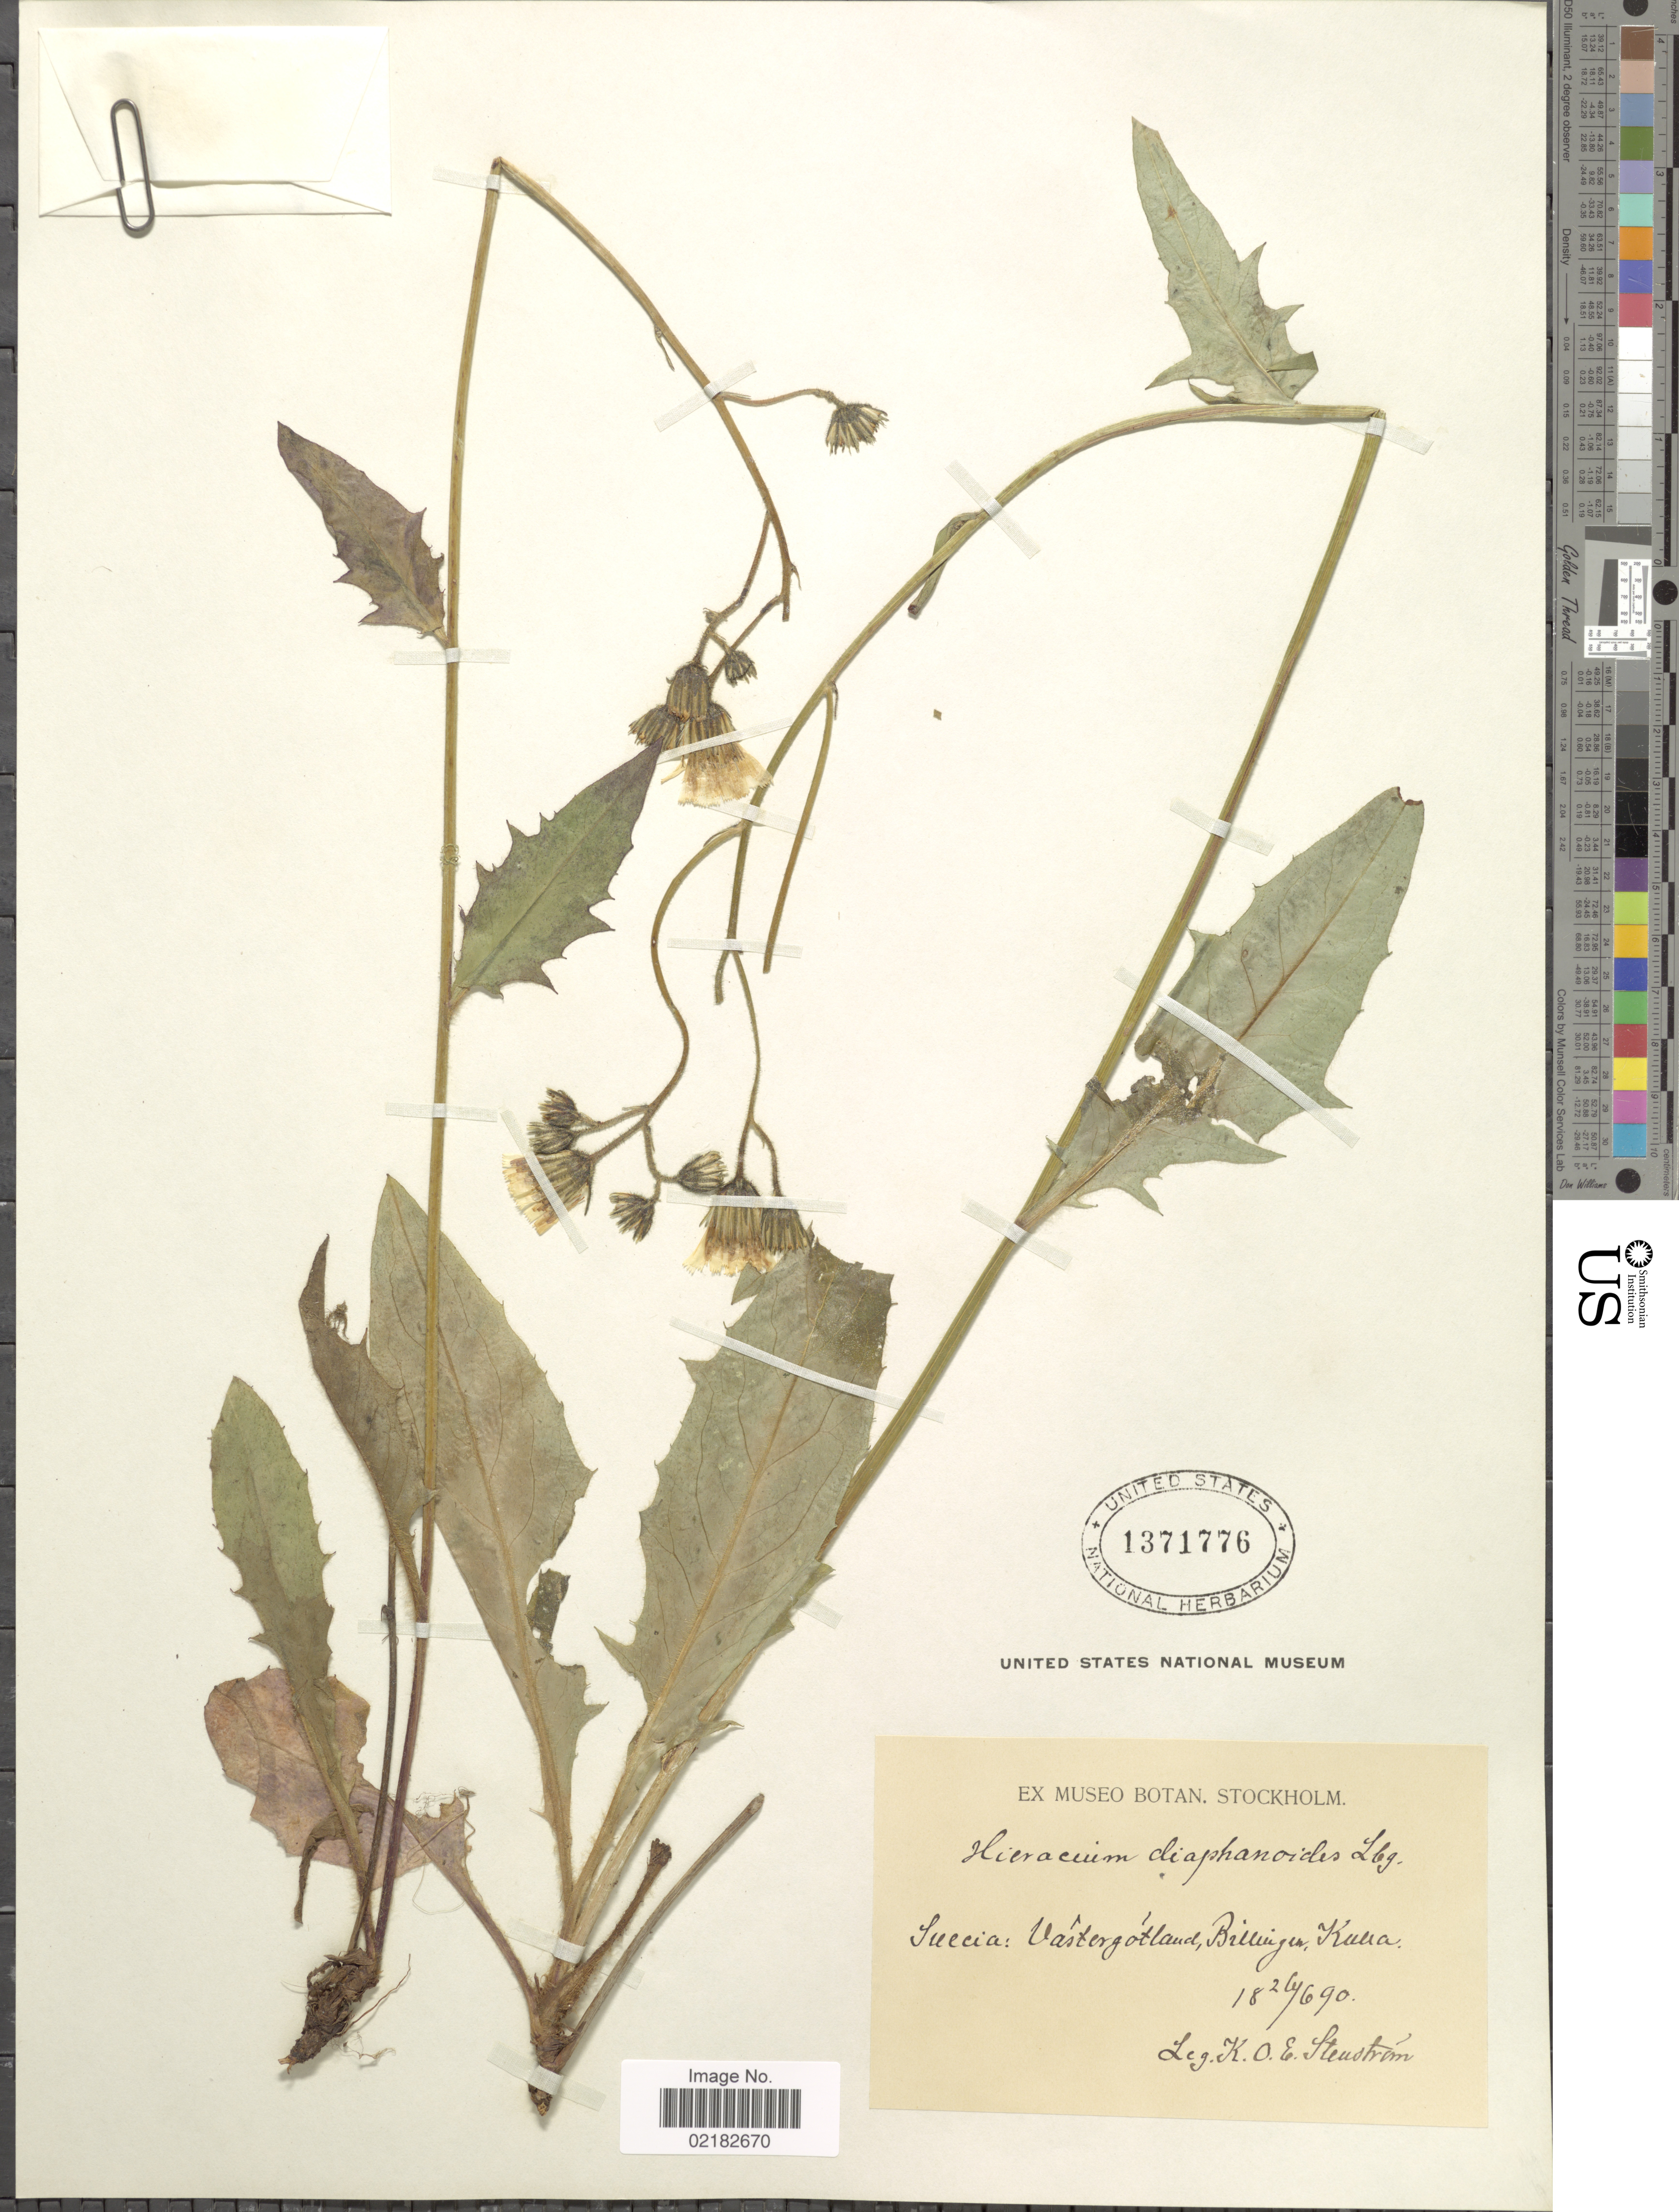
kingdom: Plantae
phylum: Tracheophyta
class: Magnoliopsida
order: Asterales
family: Asteraceae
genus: Hieracium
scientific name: Hieracium diaphanoides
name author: Lindeb.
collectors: K. O. E. Stenström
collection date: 1890-06-26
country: Sweden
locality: Suecia: Vastergotland. Billingen, Kulla.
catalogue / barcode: US 1371776